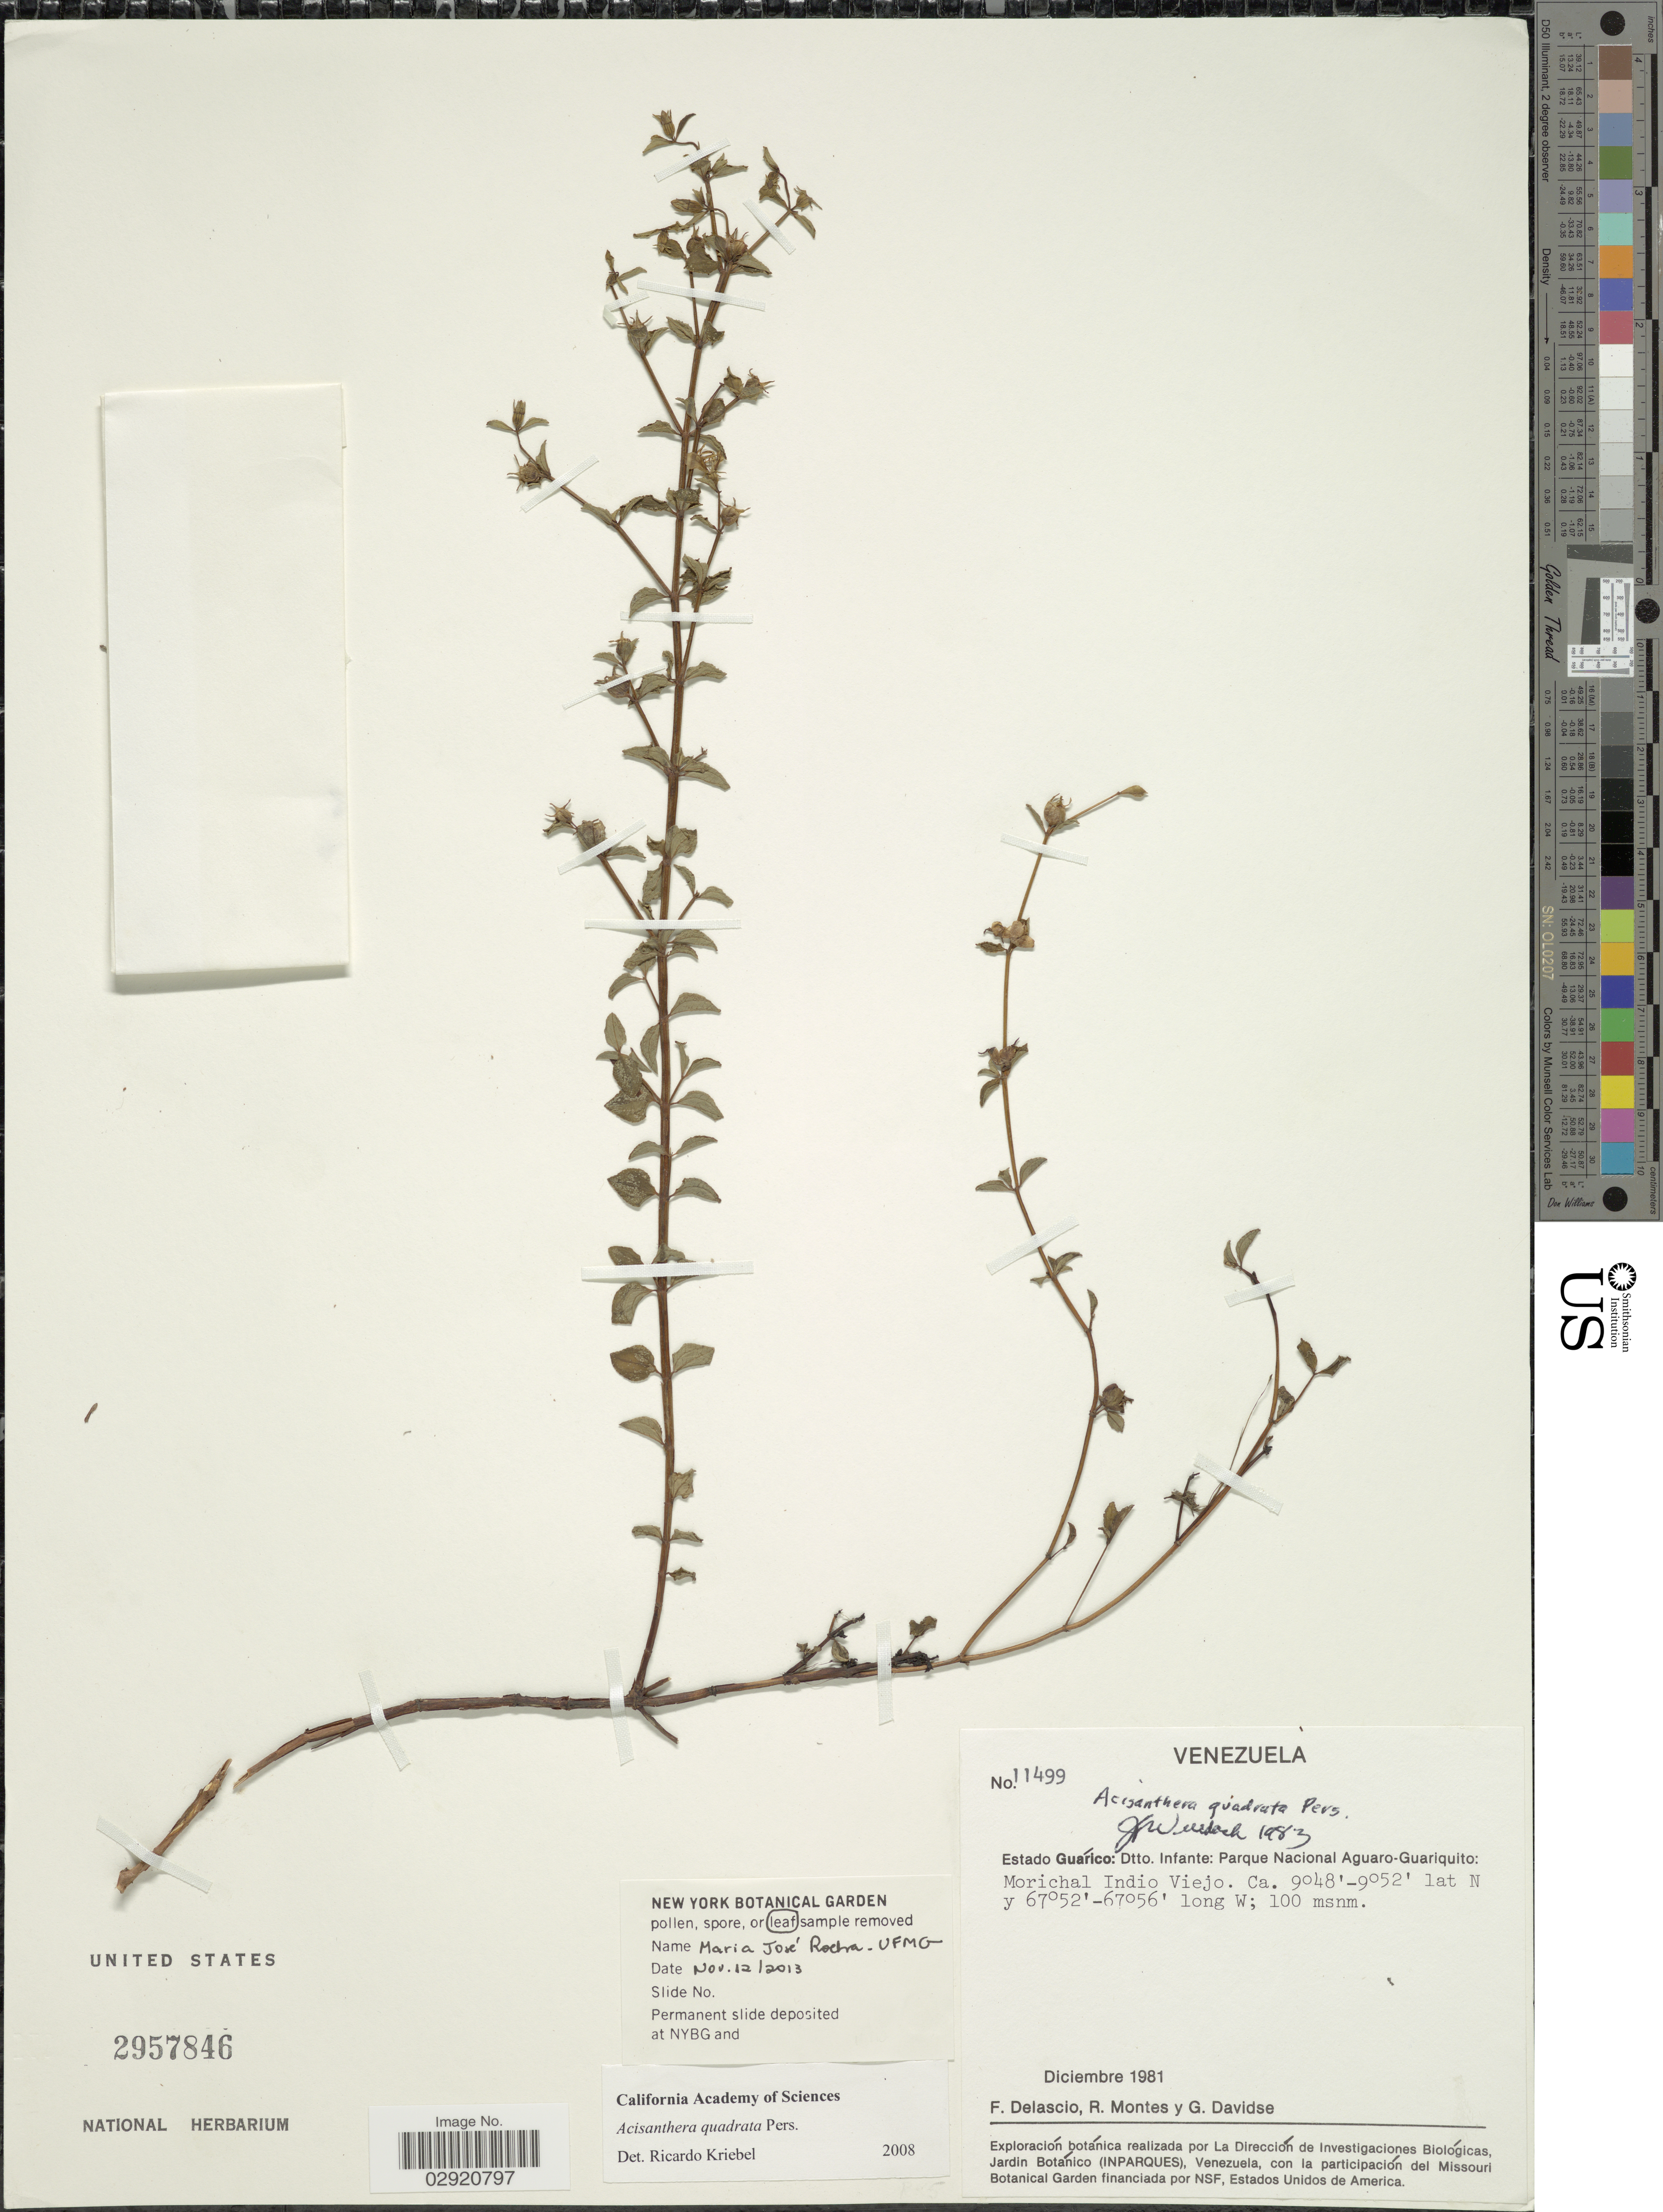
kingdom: Plantae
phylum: Tracheophyta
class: Magnoliopsida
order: Myrtales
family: Melastomataceae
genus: Acisanthera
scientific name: Acisanthera erecta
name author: Gleason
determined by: Nunes da Silva, Diego, (RB), Jardim Botanico do Rio de Janeiro - Herbario (BRAZIL)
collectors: F. Delascio C., R. Montes & G. Davidse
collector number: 11499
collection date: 1981-11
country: Venezuela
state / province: Guárico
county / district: Leonardo Infante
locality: Dtto. Infante: Parque Nacional Aguaro-Guariquito: Morichal Indio Viejo.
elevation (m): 100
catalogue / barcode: US 2957846